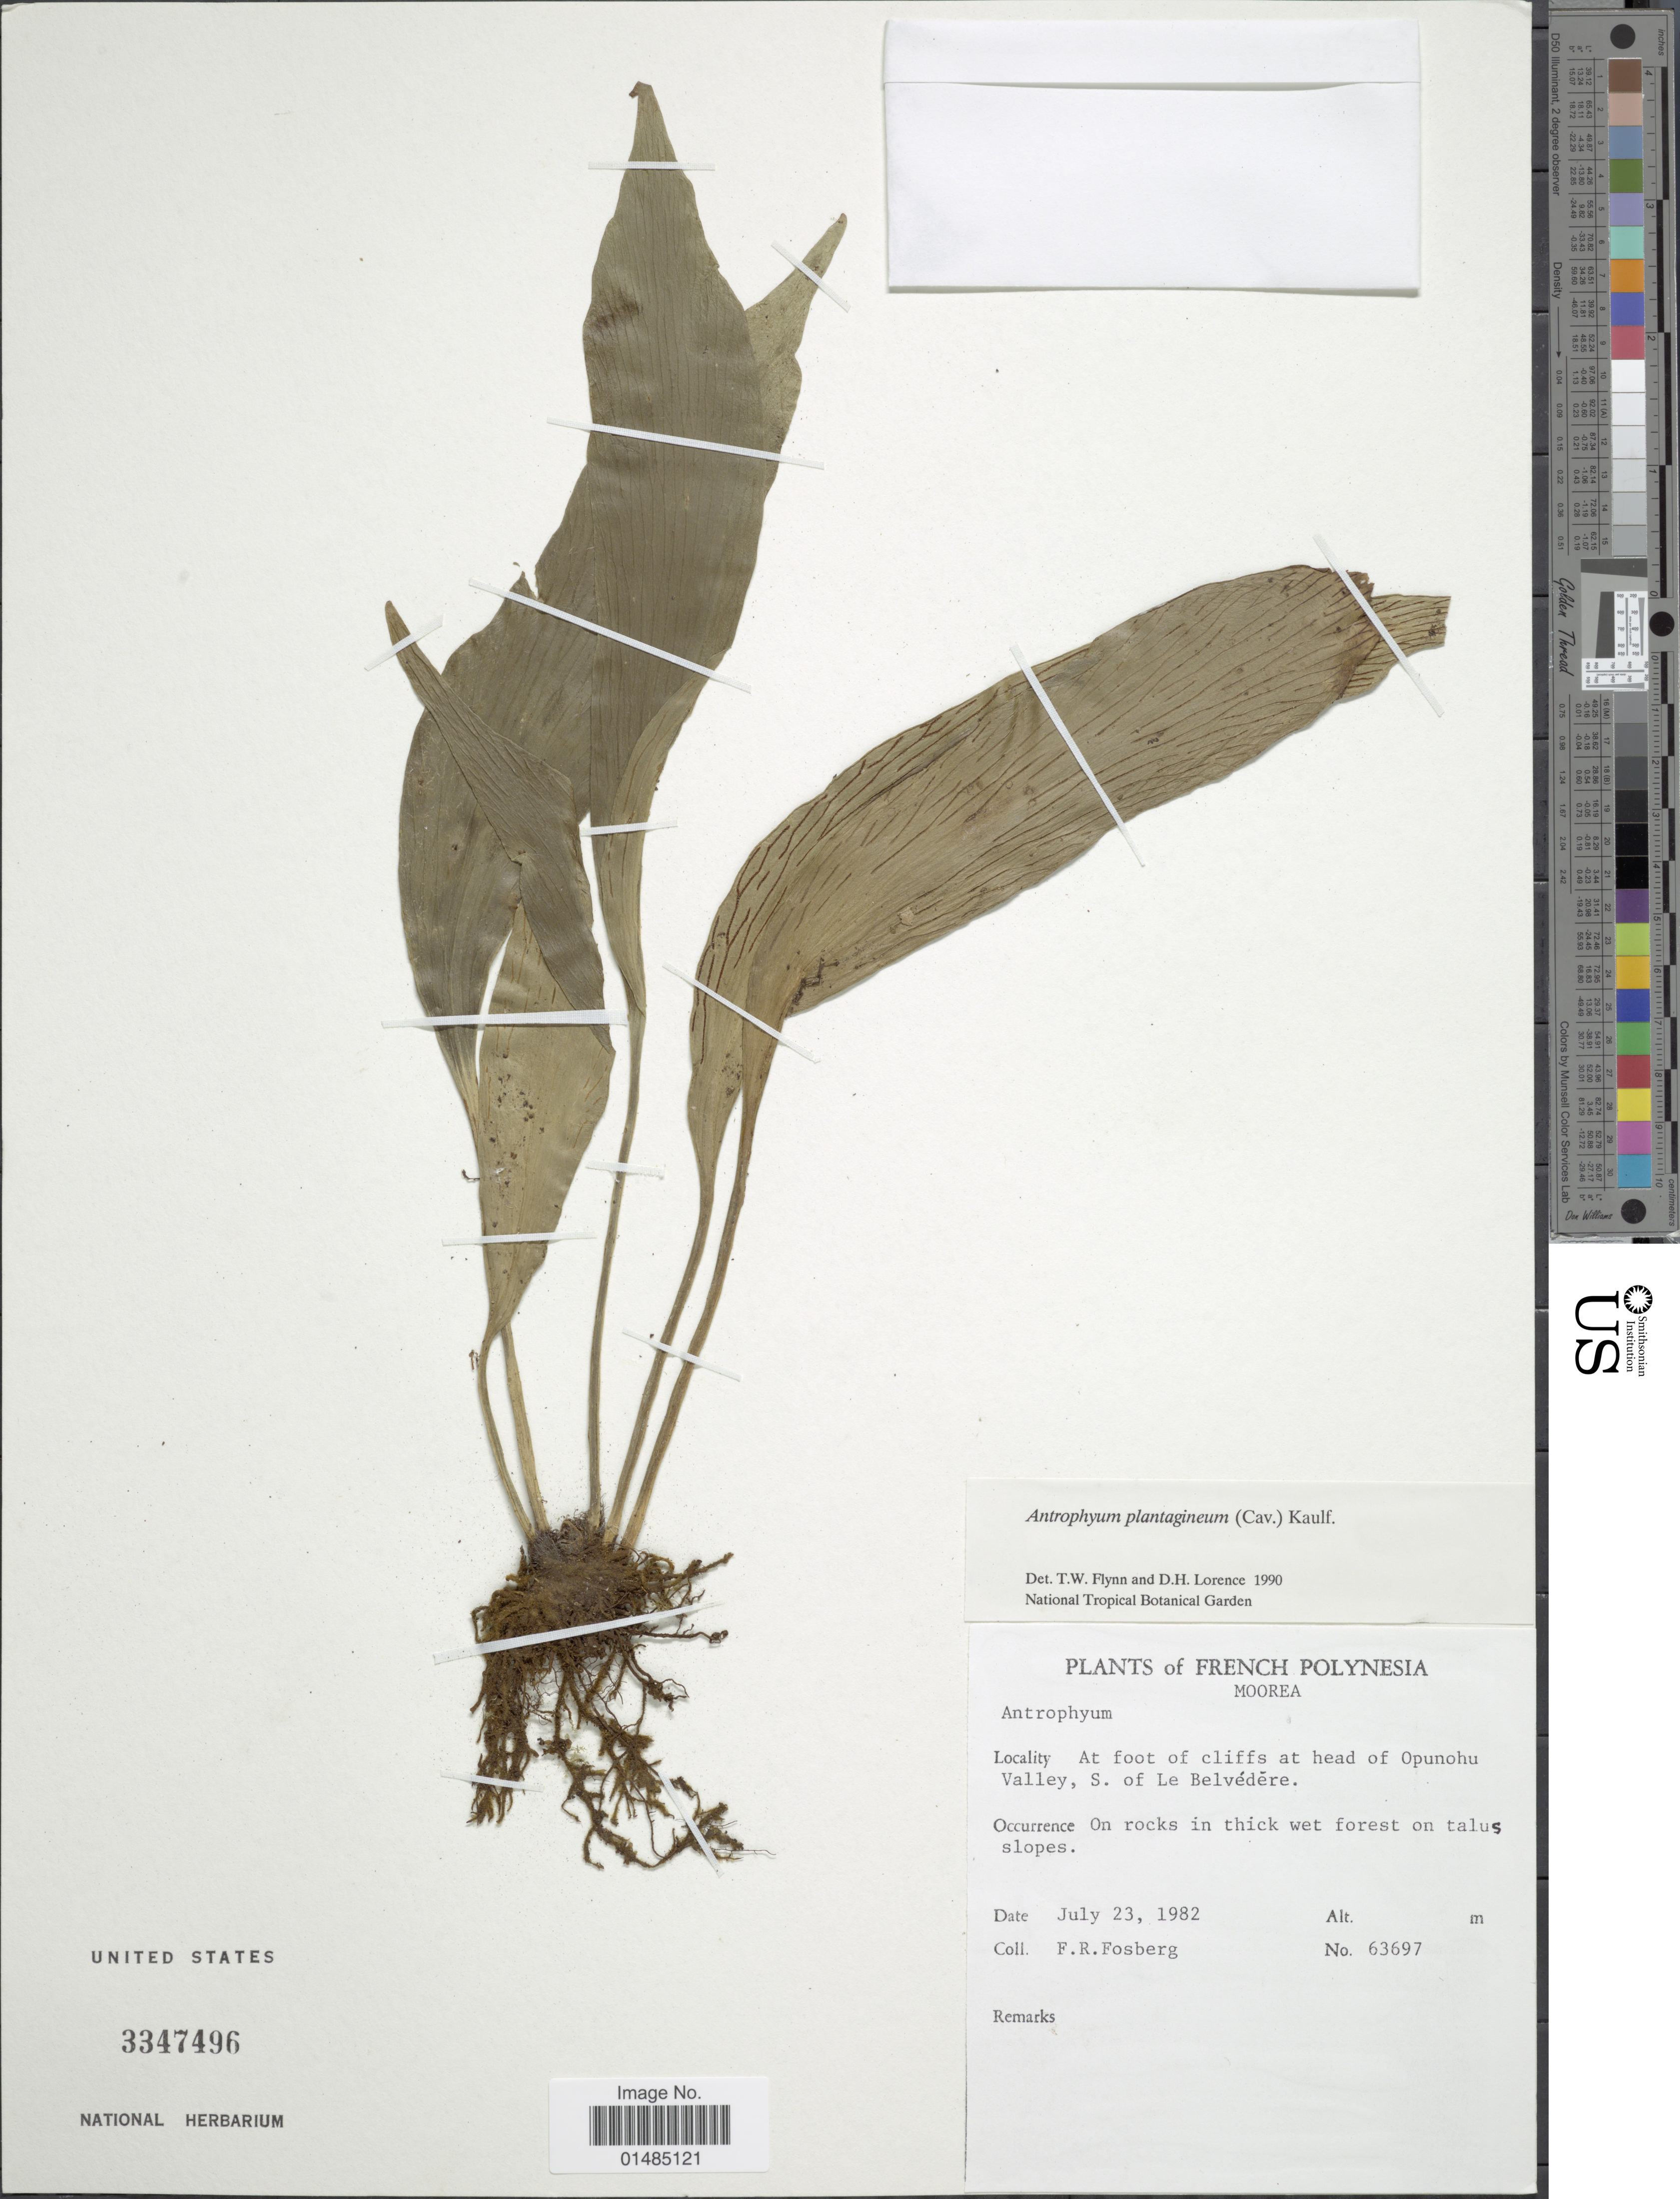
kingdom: Plantae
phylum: Tracheophyta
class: Polypodiopsida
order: Polypodiales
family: Pteridaceae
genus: Antrophyum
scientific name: Antrophyum plantagineum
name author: (Cav.) Kaulf.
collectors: F. R. Fosberg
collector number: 63697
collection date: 1982-07-23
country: French Polynesia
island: Moorea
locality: French Polynesia, Moorea, At foot of cliffs at head of Opunohu Valley, S. of Le Belvédere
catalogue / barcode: US 3347496